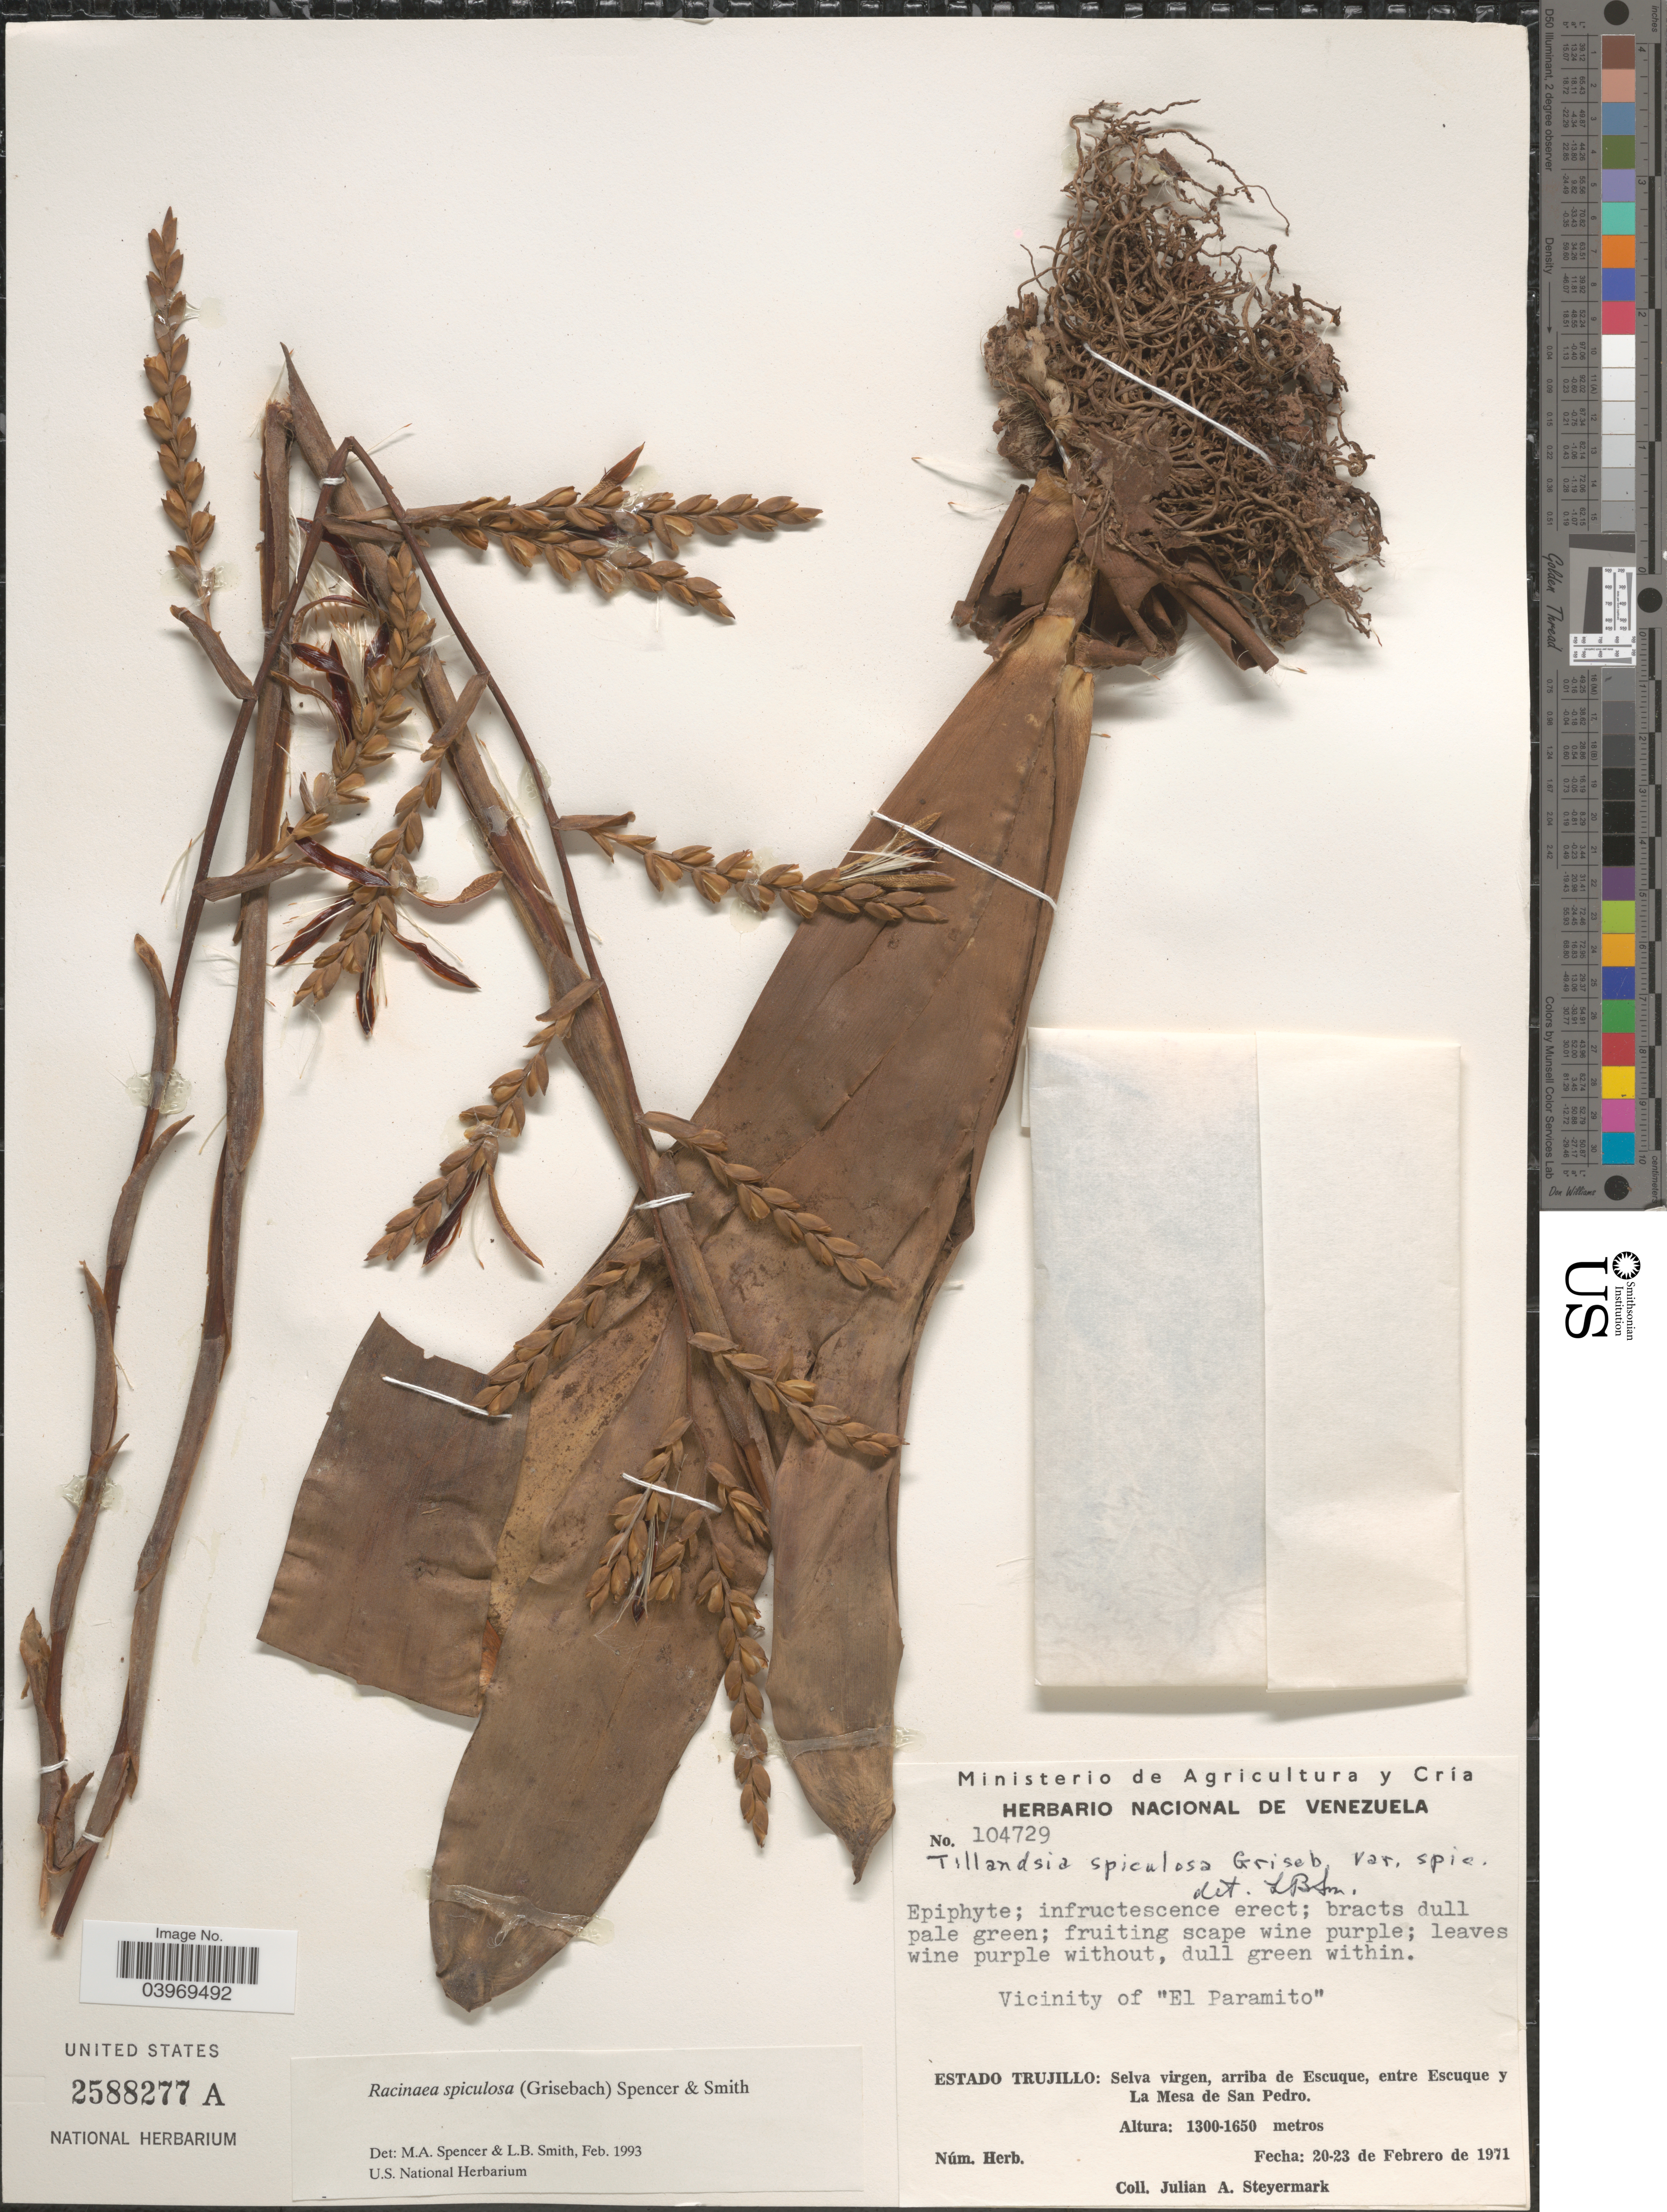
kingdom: Plantae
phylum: Tracheophyta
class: Liliopsida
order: Poales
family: Bromeliaceae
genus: Racinaea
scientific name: Racinaea spiculosa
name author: (Griseb.) M.A. Spencer & L.B. Sm.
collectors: J. Steyermark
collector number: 104729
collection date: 1971-02-20/1971-02-23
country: Venezuela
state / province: Trujillo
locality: Vicinity of "El Paramito". Selva virgen, arriba de Escuque, entre Escuque y La Mesa de San Pedro.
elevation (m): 1300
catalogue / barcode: US 2588277A